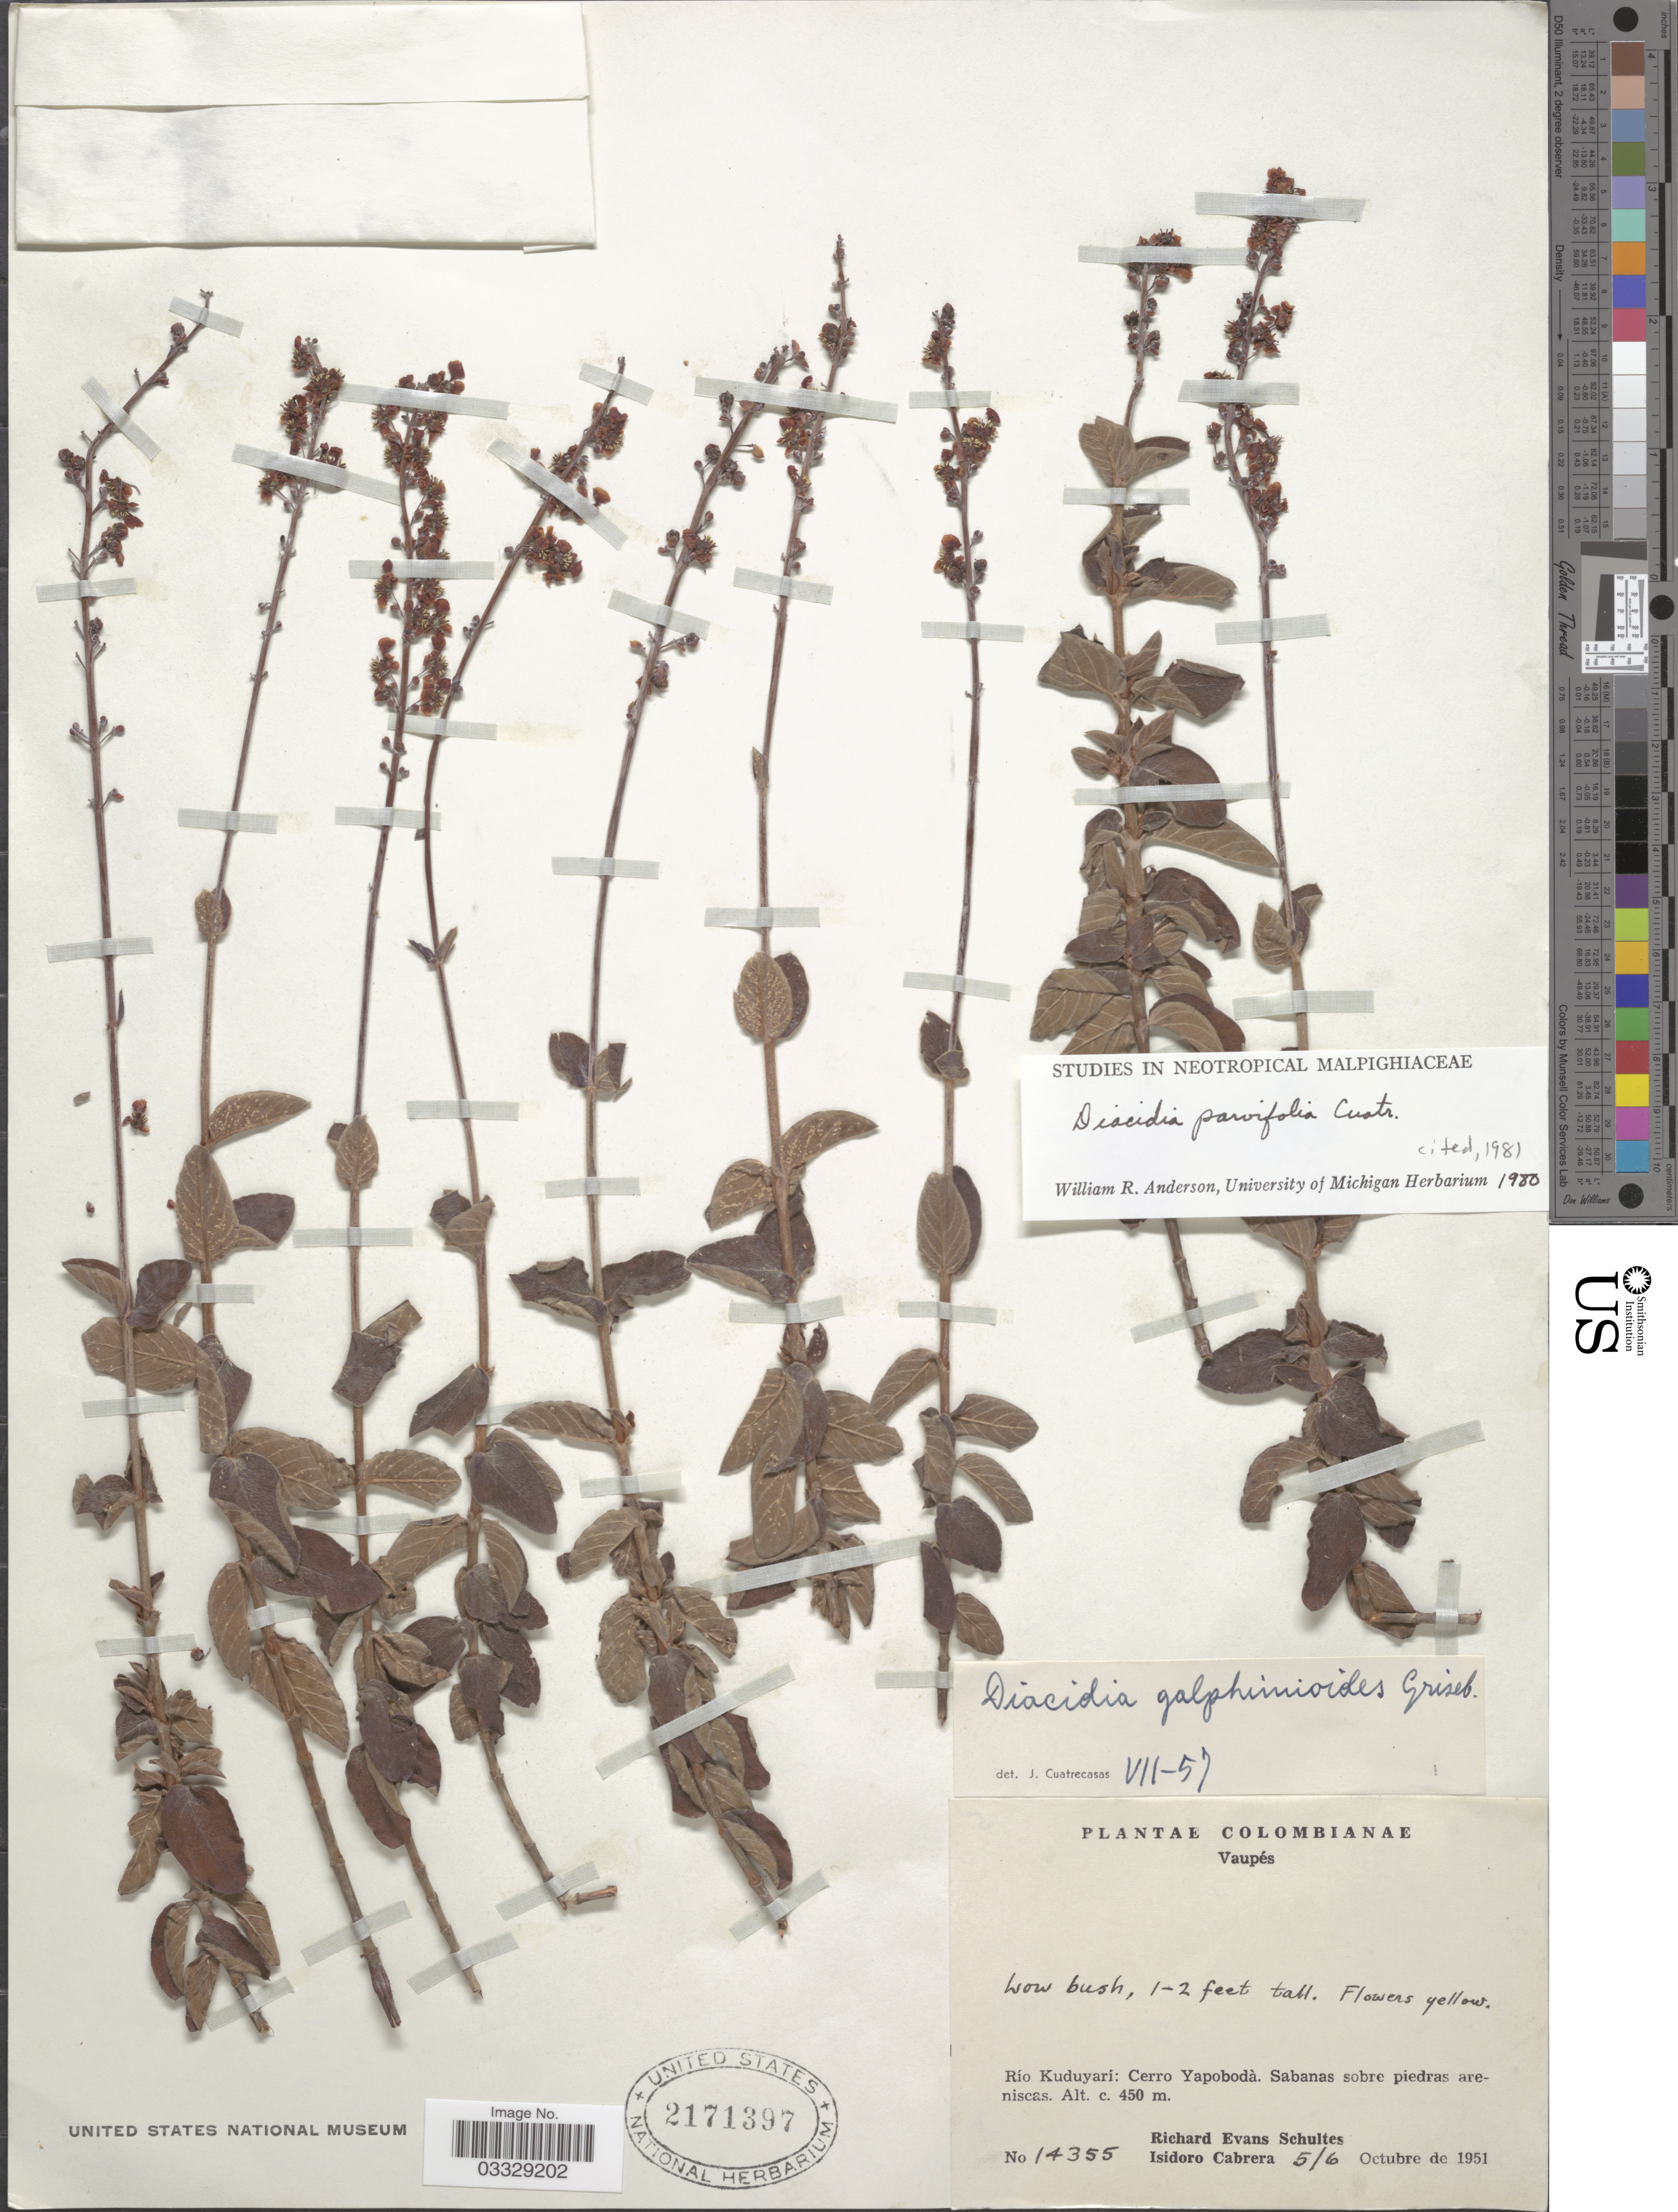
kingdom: Plantae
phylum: Tracheophyta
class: Magnoliopsida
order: Malpighiales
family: Malpighiaceae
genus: Diacidia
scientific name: Diacidia parvifolia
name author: Cuatrec.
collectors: R. E. Schultes & I. Cabrera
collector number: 14355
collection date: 1951-10-05/1951-10-06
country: Colombia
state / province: Vaupés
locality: Río Kuduyari: Cerro Yapobodà.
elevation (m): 450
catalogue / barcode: US 2171397